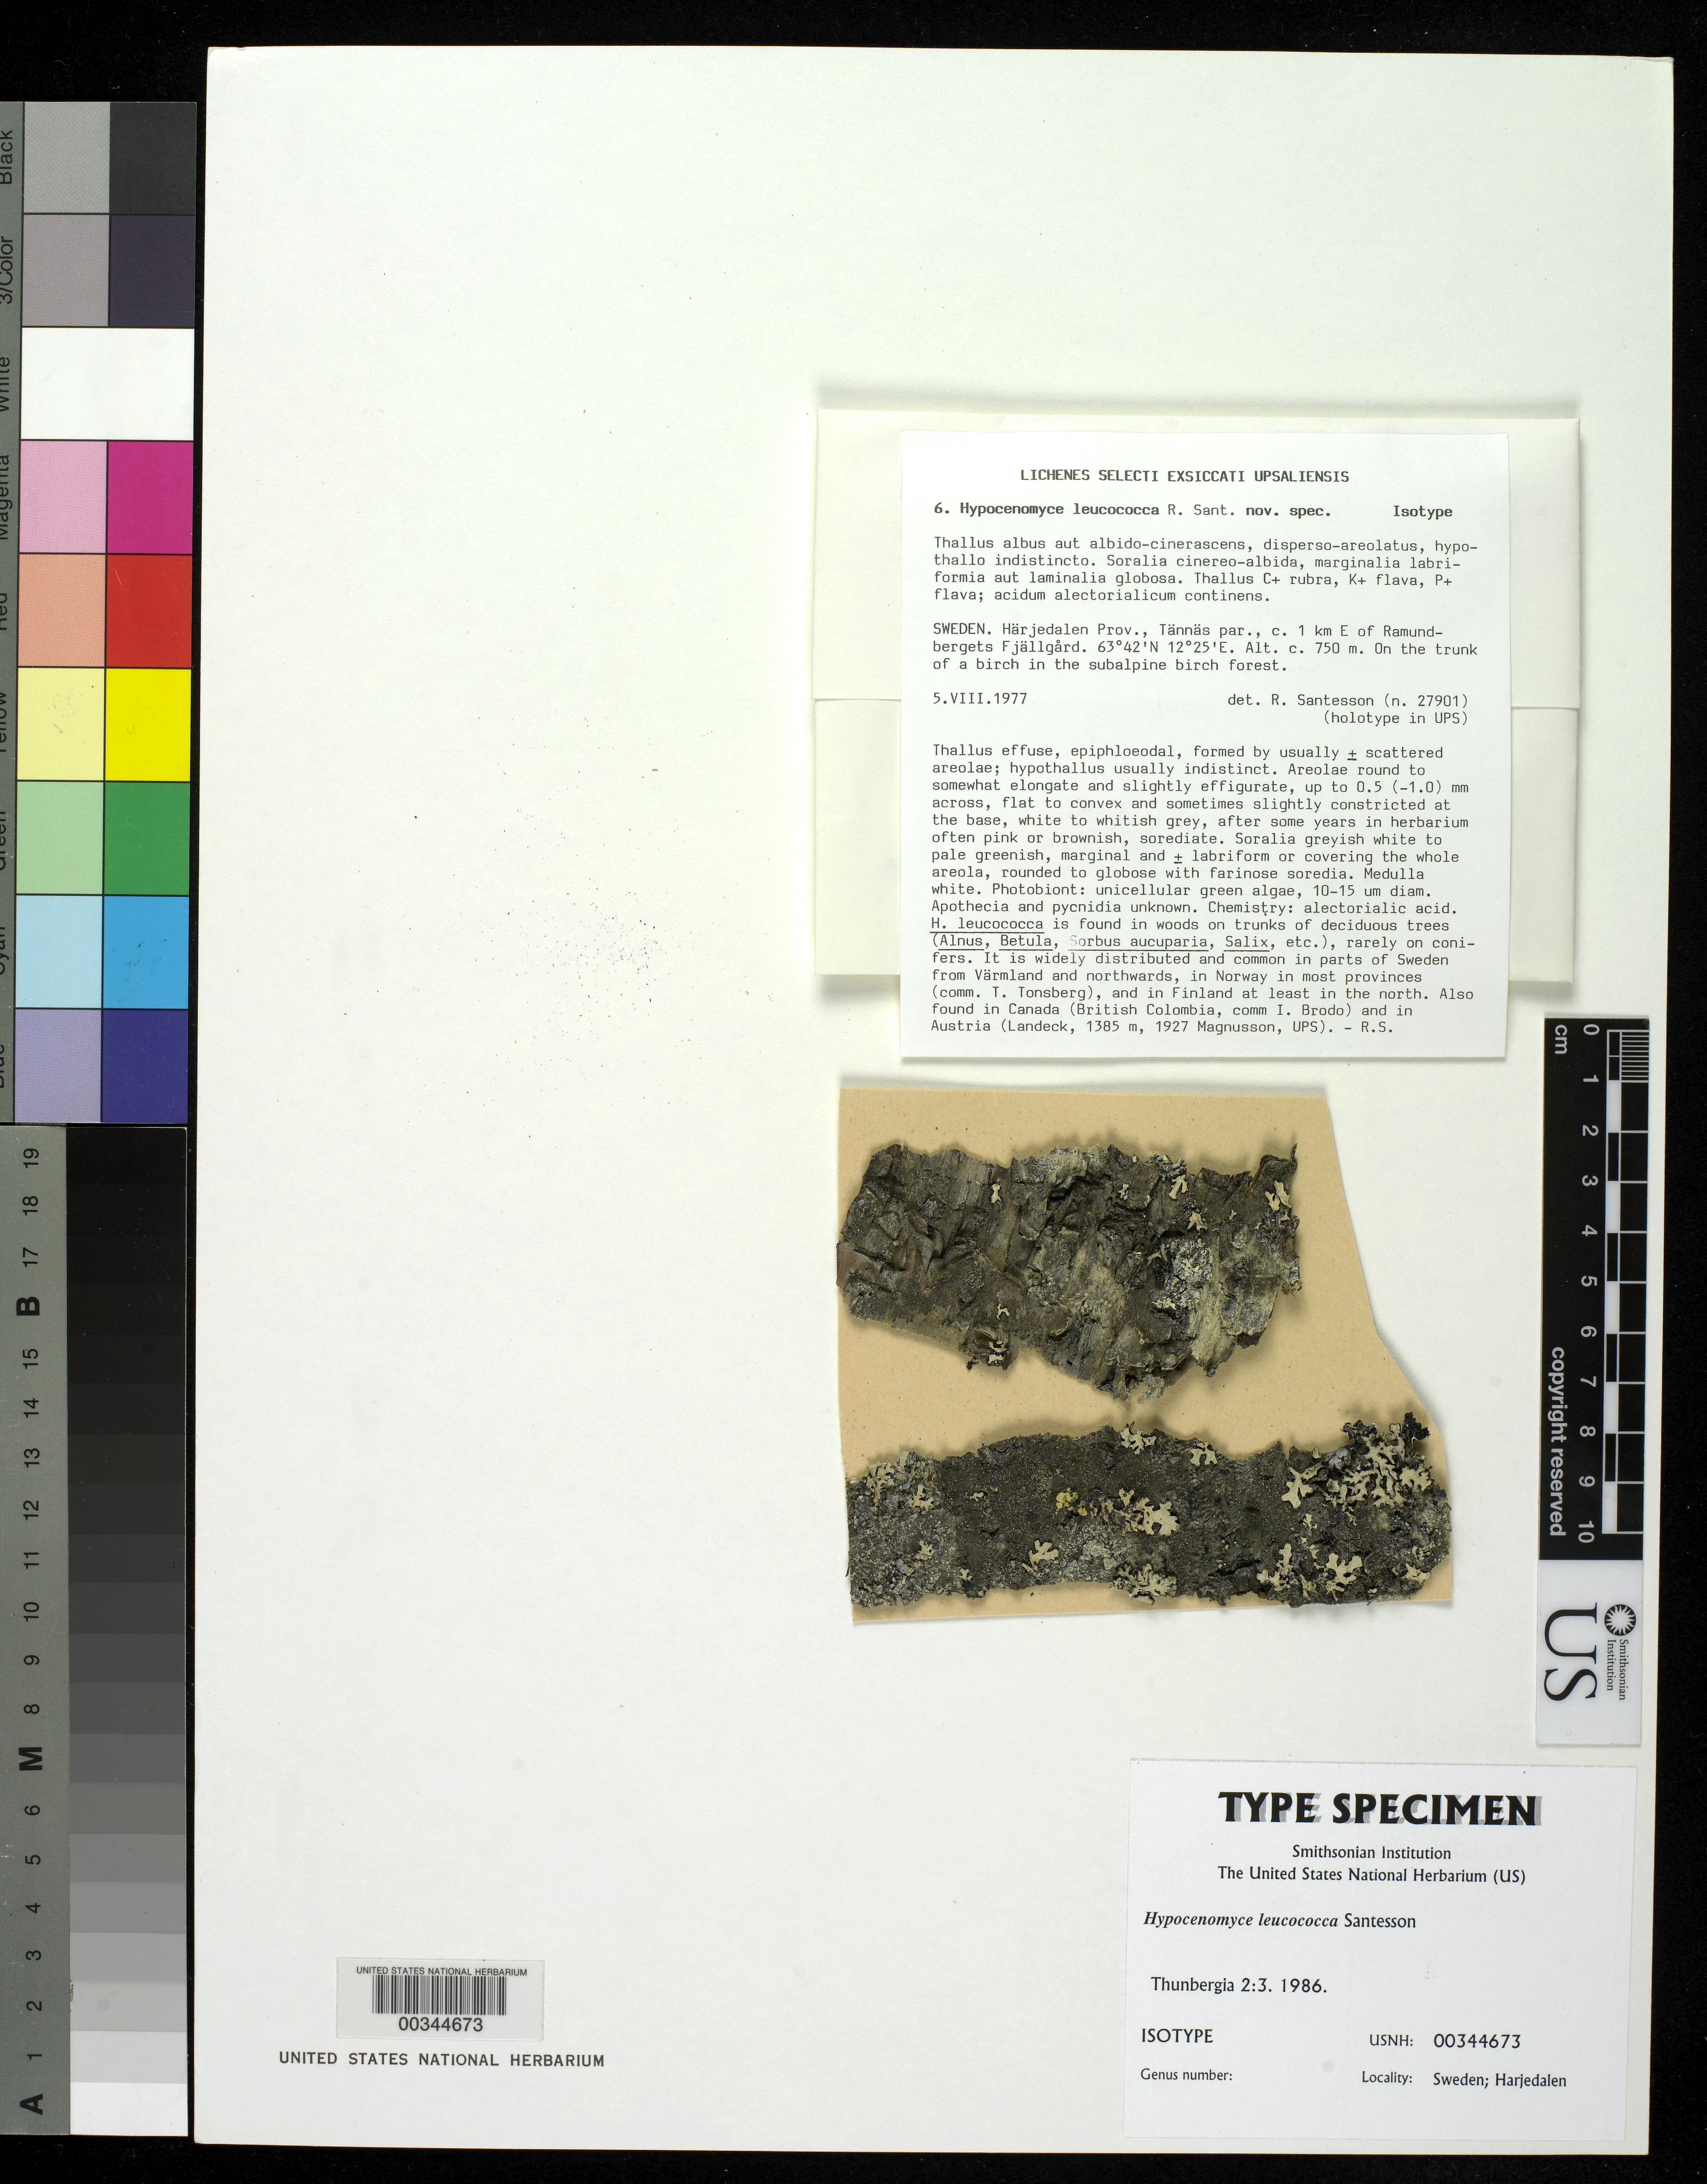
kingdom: Fungi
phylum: Ascomycota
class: Lecanoromycetes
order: Lecideales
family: Lecideaceae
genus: Hypocenomyce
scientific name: Hypocenomyce leucococca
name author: R. Sant.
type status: Isotype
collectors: R. Santesson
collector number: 27901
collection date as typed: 05 Aug 1977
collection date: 1977-08-05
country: Sweden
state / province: Jämtland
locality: Tannas Par., ca. 1 km E of Ramundbergets Fjallgard. Harjedalen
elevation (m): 750